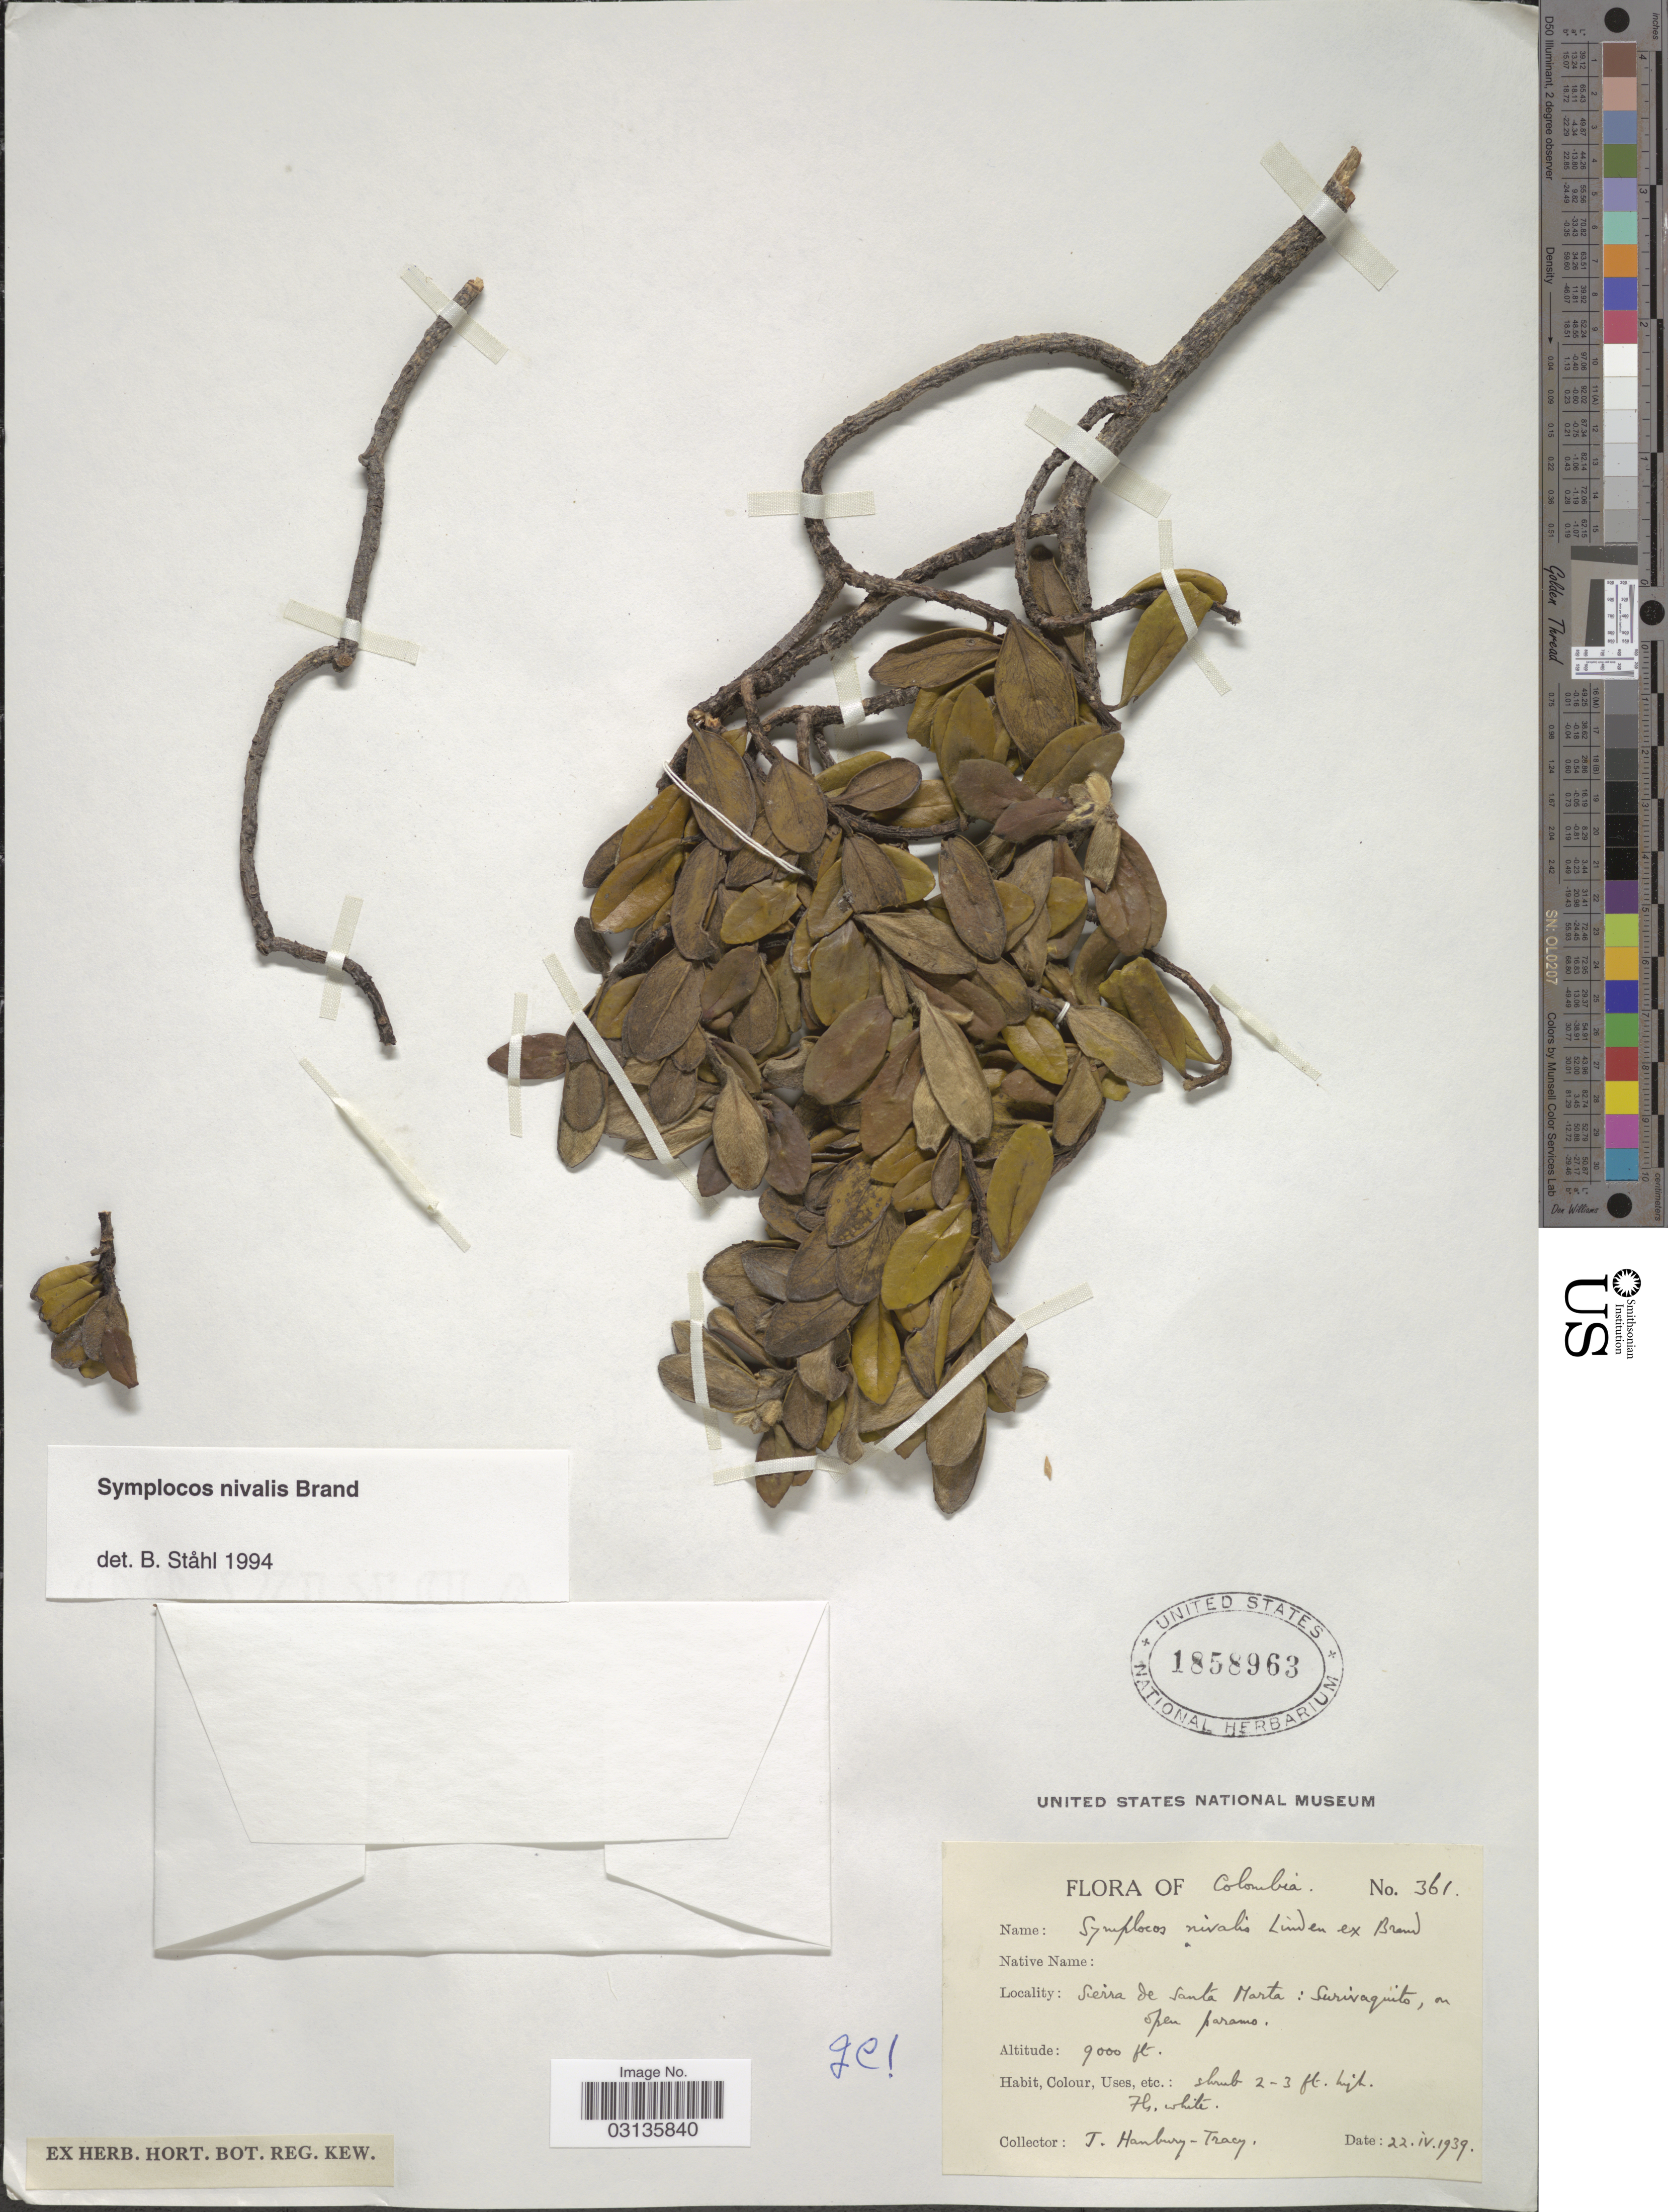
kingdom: Plantae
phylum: Tracheophyta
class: Magnoliopsida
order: Ericales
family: Symplocaceae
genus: Symplocos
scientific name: Symplocos nivalis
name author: Linden ex Brand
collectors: J. Hanbury-Tracy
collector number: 361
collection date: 1939-04-22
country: Colombia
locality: Sierra de Santa Marta: Surivaquito.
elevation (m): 2743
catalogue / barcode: US 1858963